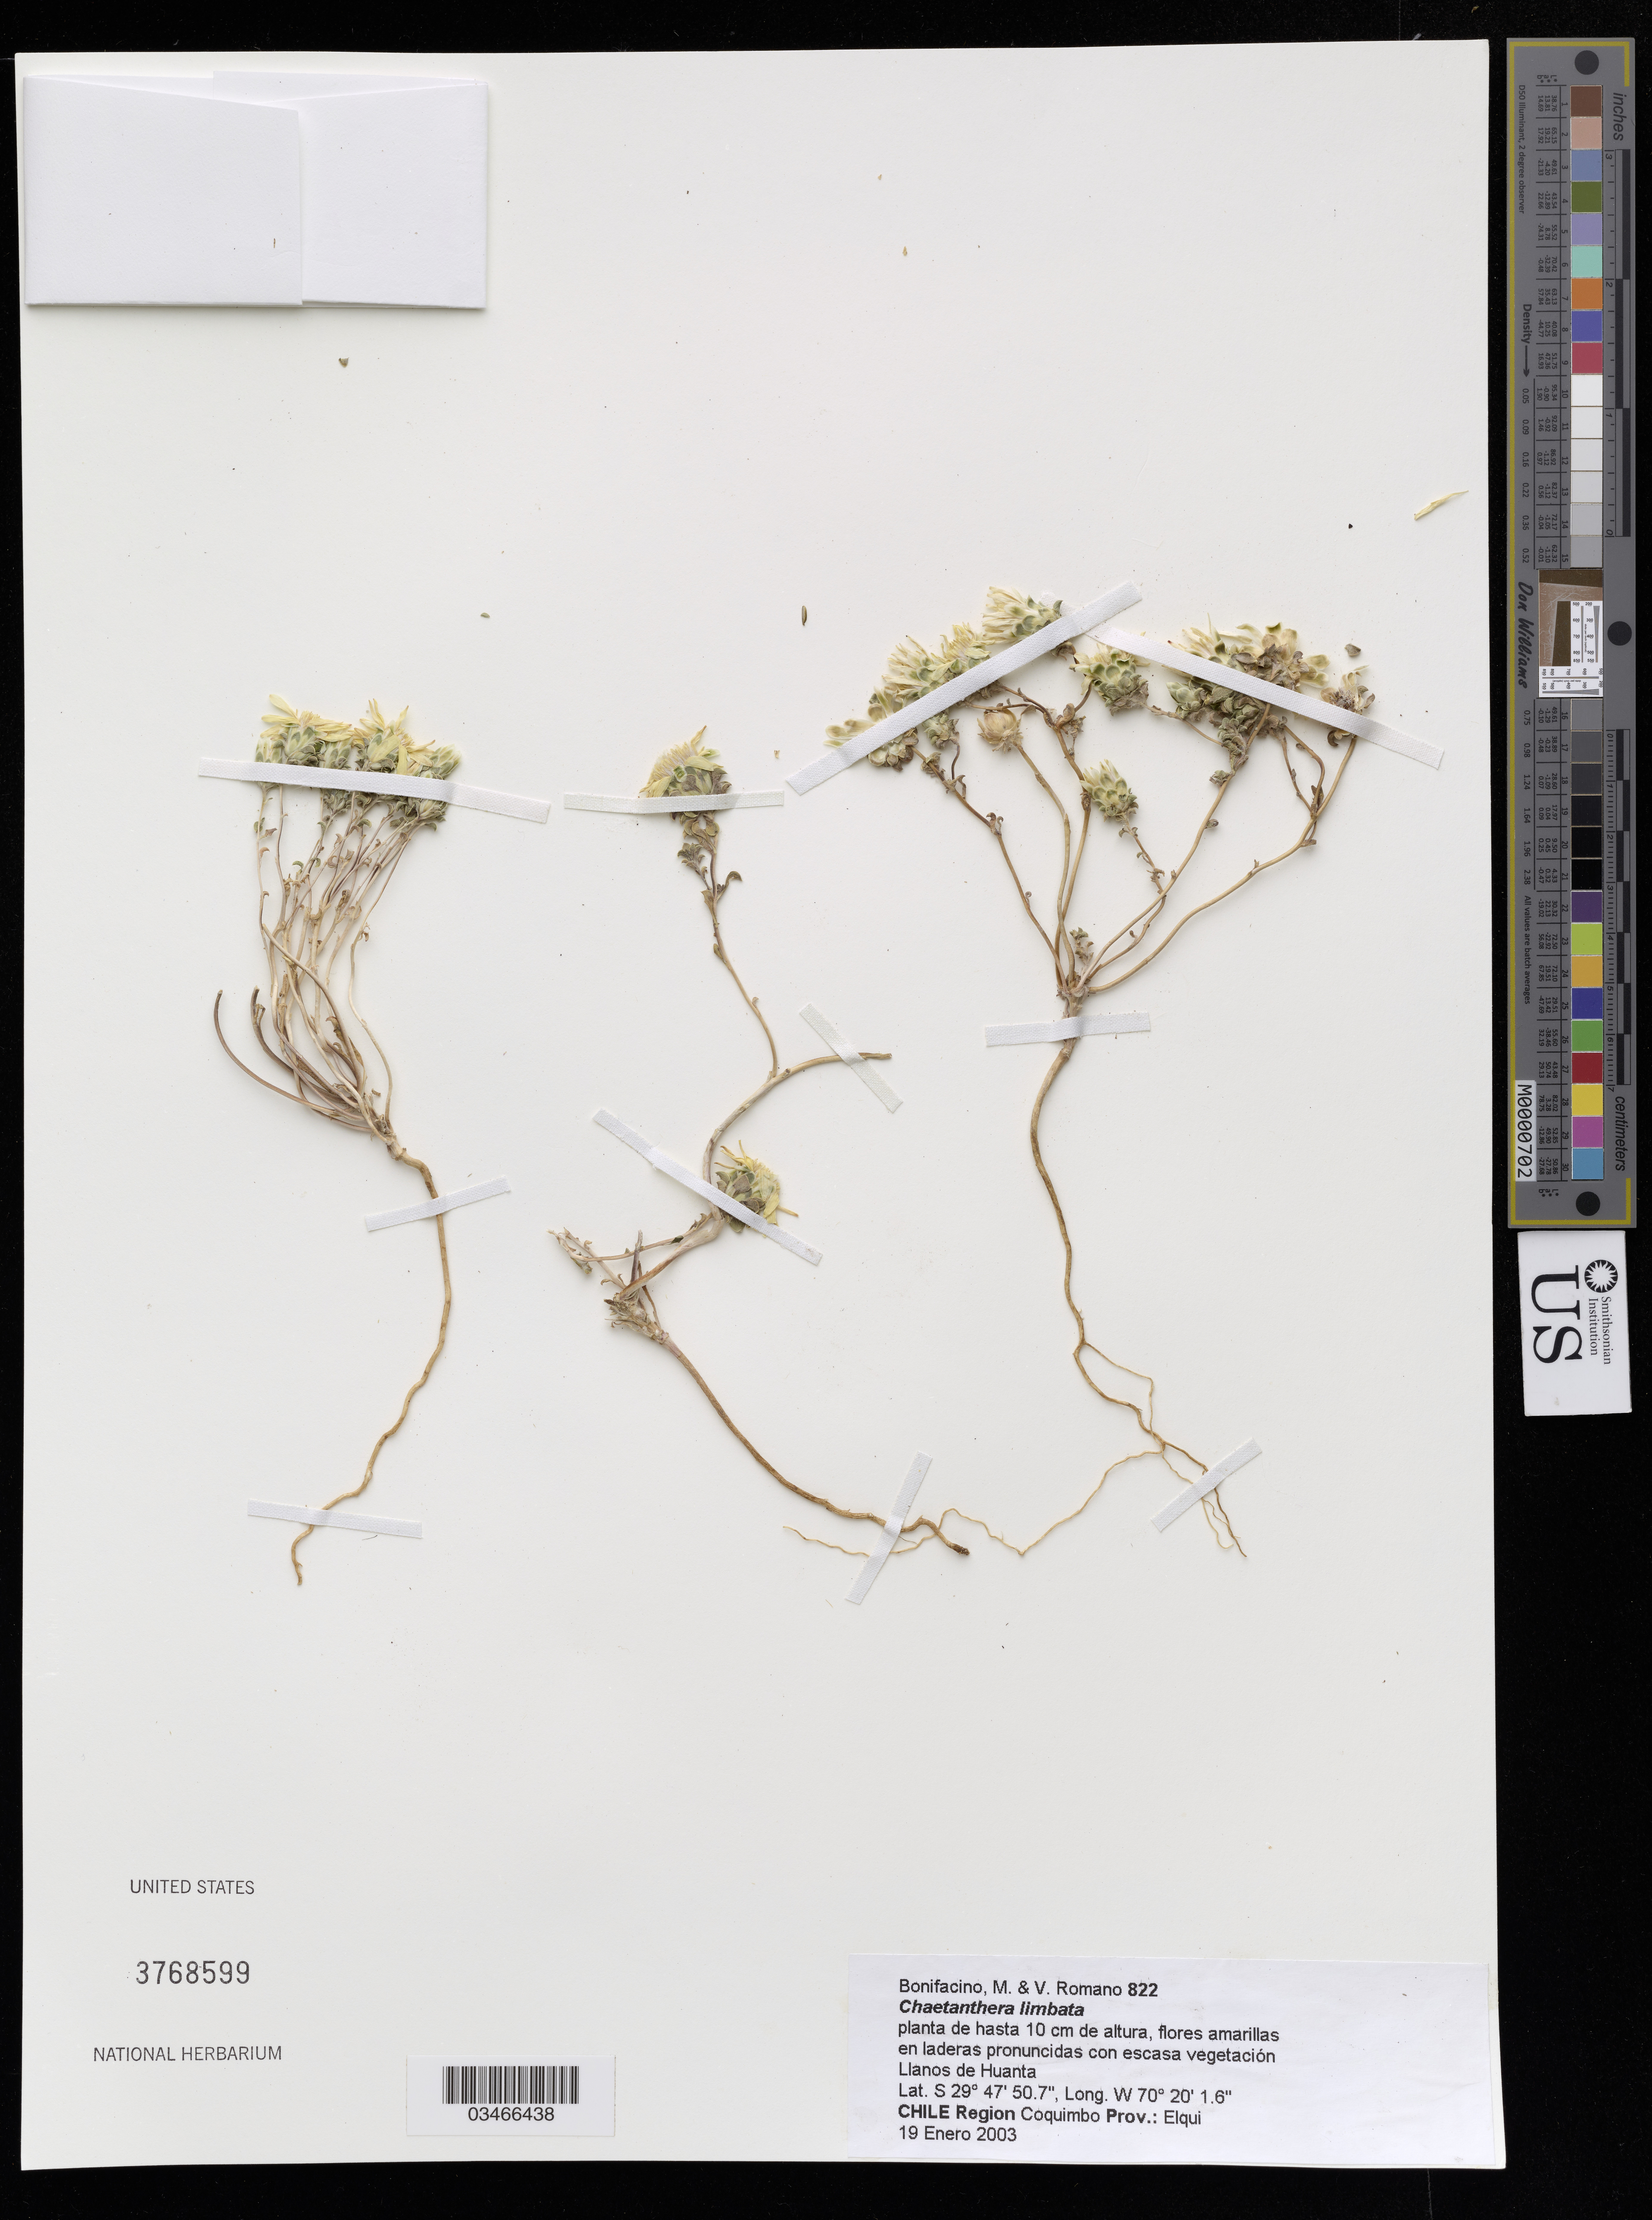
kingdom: Plantae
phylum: Tracheophyta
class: Magnoliopsida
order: Asterales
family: Asteraceae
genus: Chaetanthera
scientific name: Chaetanthera limbata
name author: (D. Don) Less.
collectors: M. Bonifacino & V. Romano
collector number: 822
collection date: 2003-01-19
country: Chile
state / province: Coquimbo (IV)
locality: Llanos de Huanta. Prov. Elqui.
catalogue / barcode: US 3768599